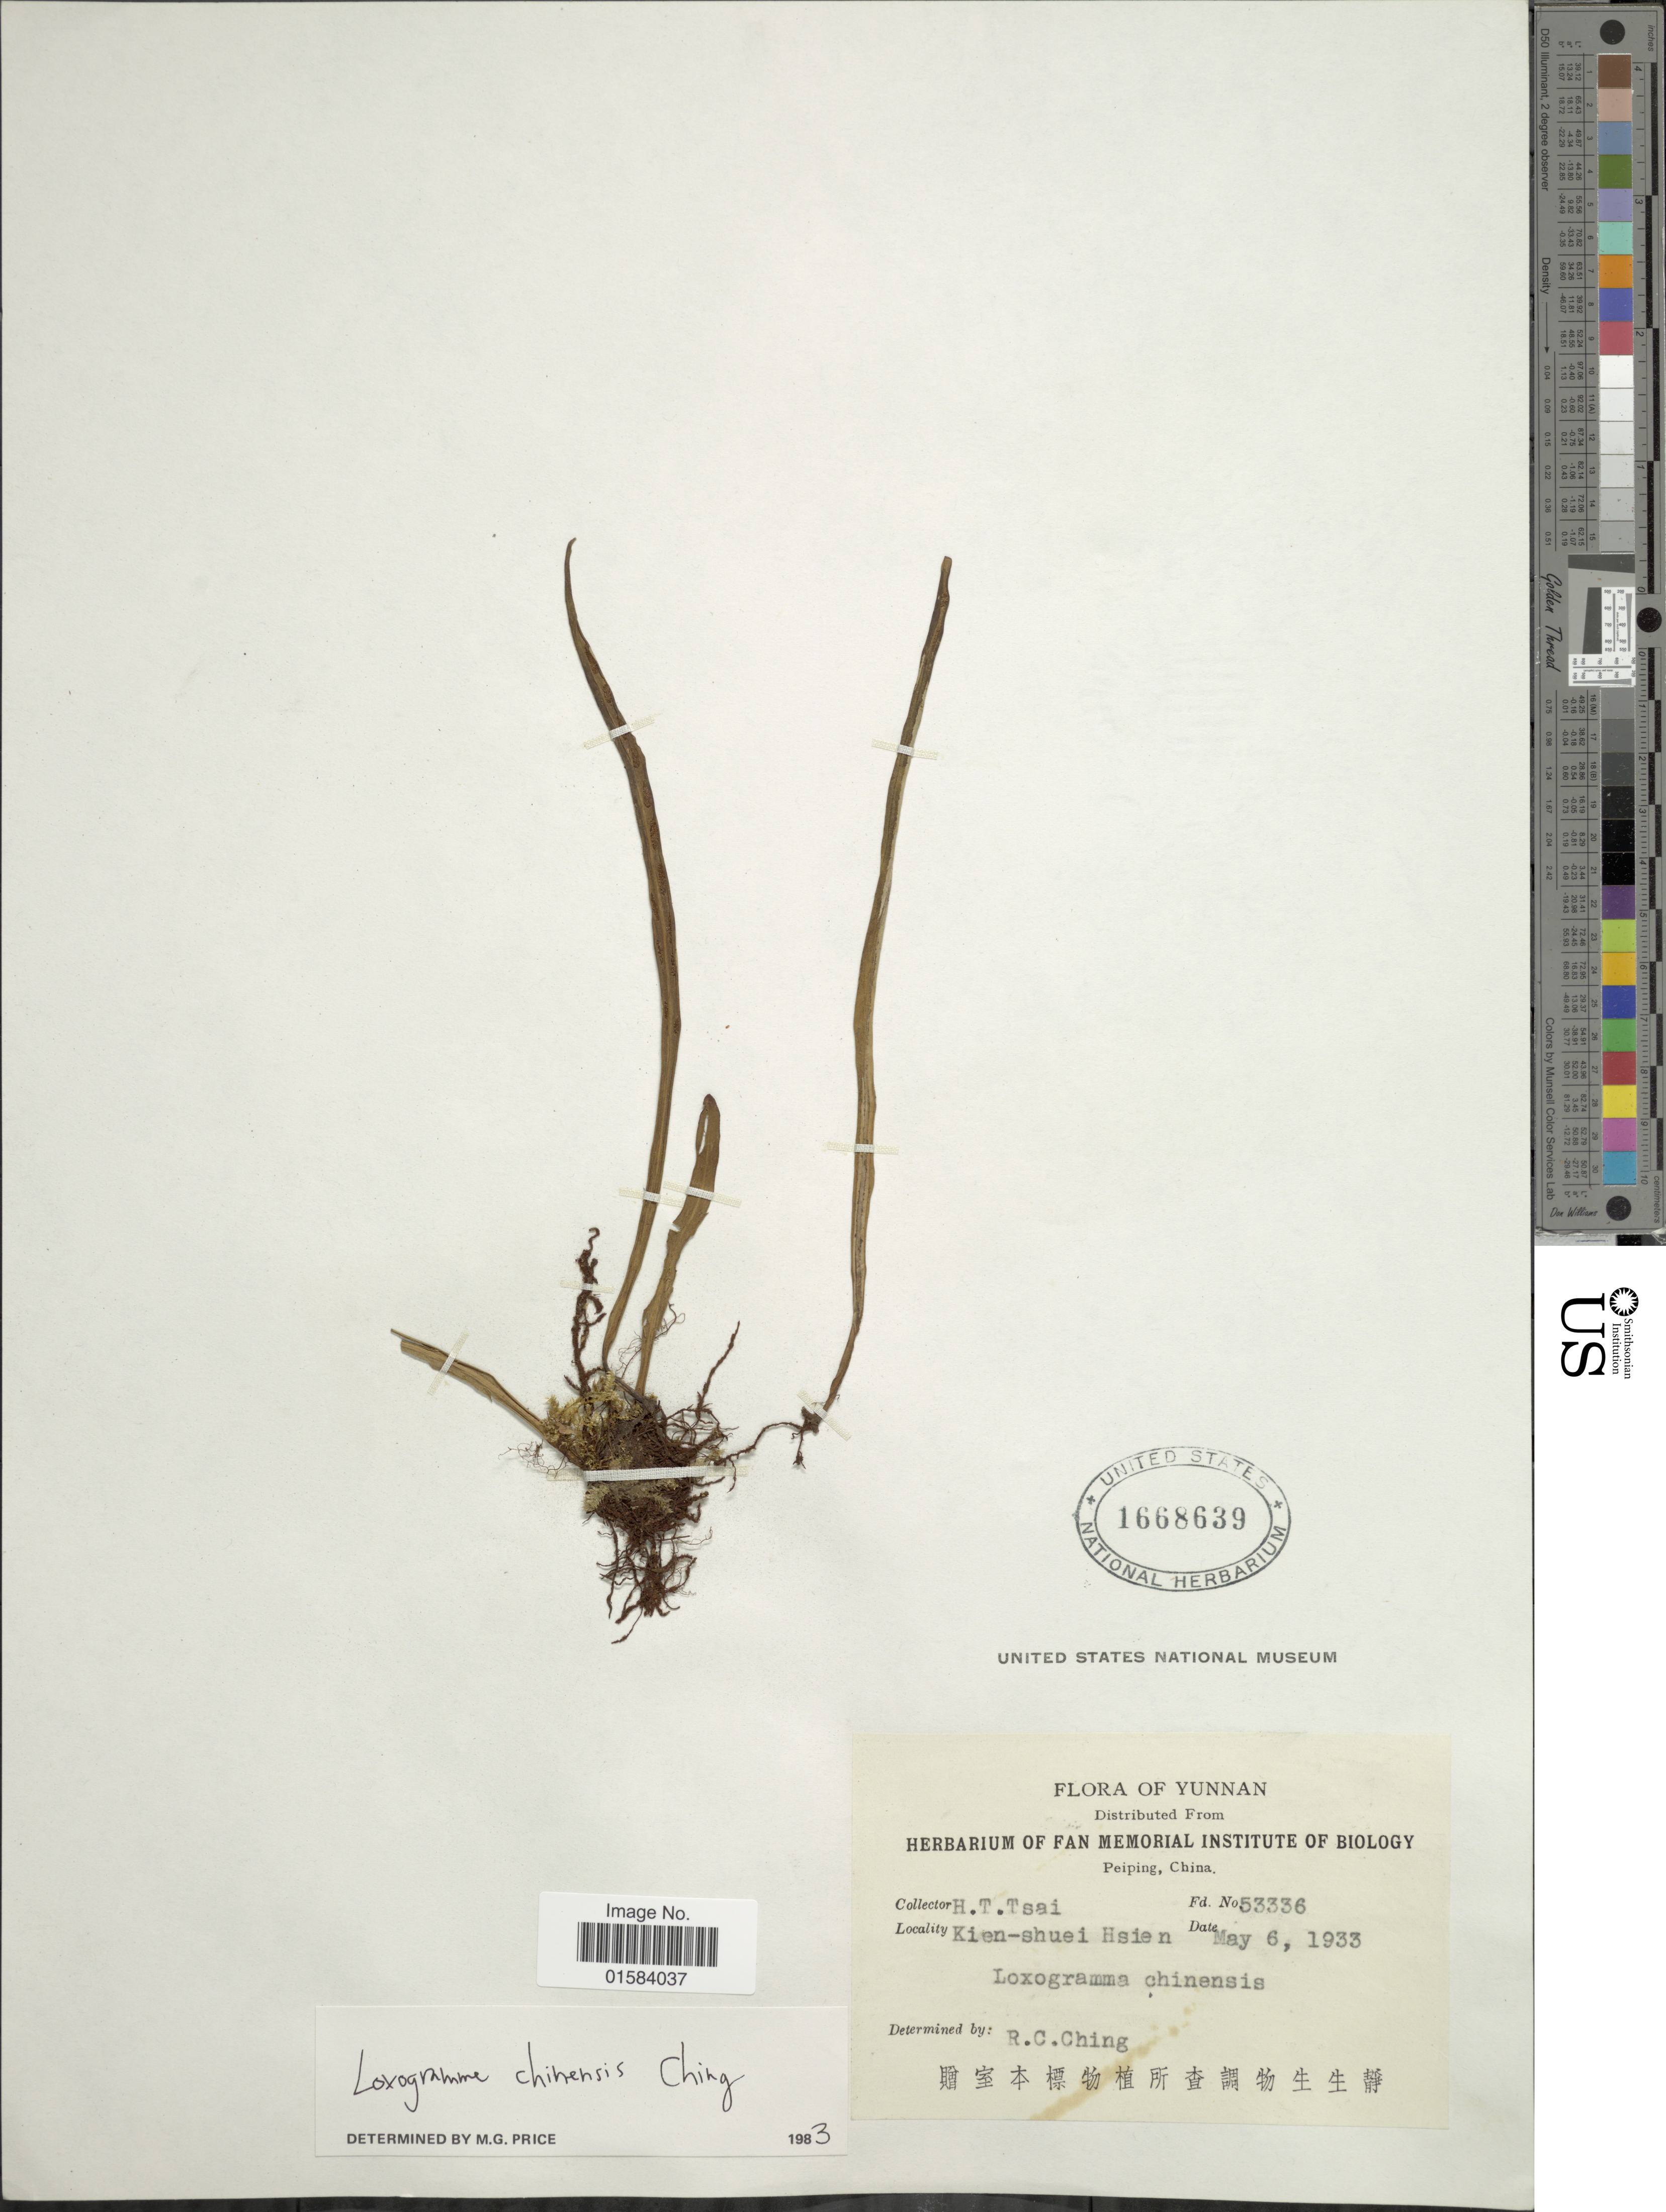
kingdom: Plantae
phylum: Tracheophyta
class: Polypodiopsida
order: Polypodiales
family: Polypodiaceae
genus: Loxogramme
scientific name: Loxogramme chinensis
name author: Ching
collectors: H. Tsai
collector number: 53336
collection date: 1933-05-06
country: China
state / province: Yunnan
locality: Kien-shuei Hsien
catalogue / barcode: US 1668639